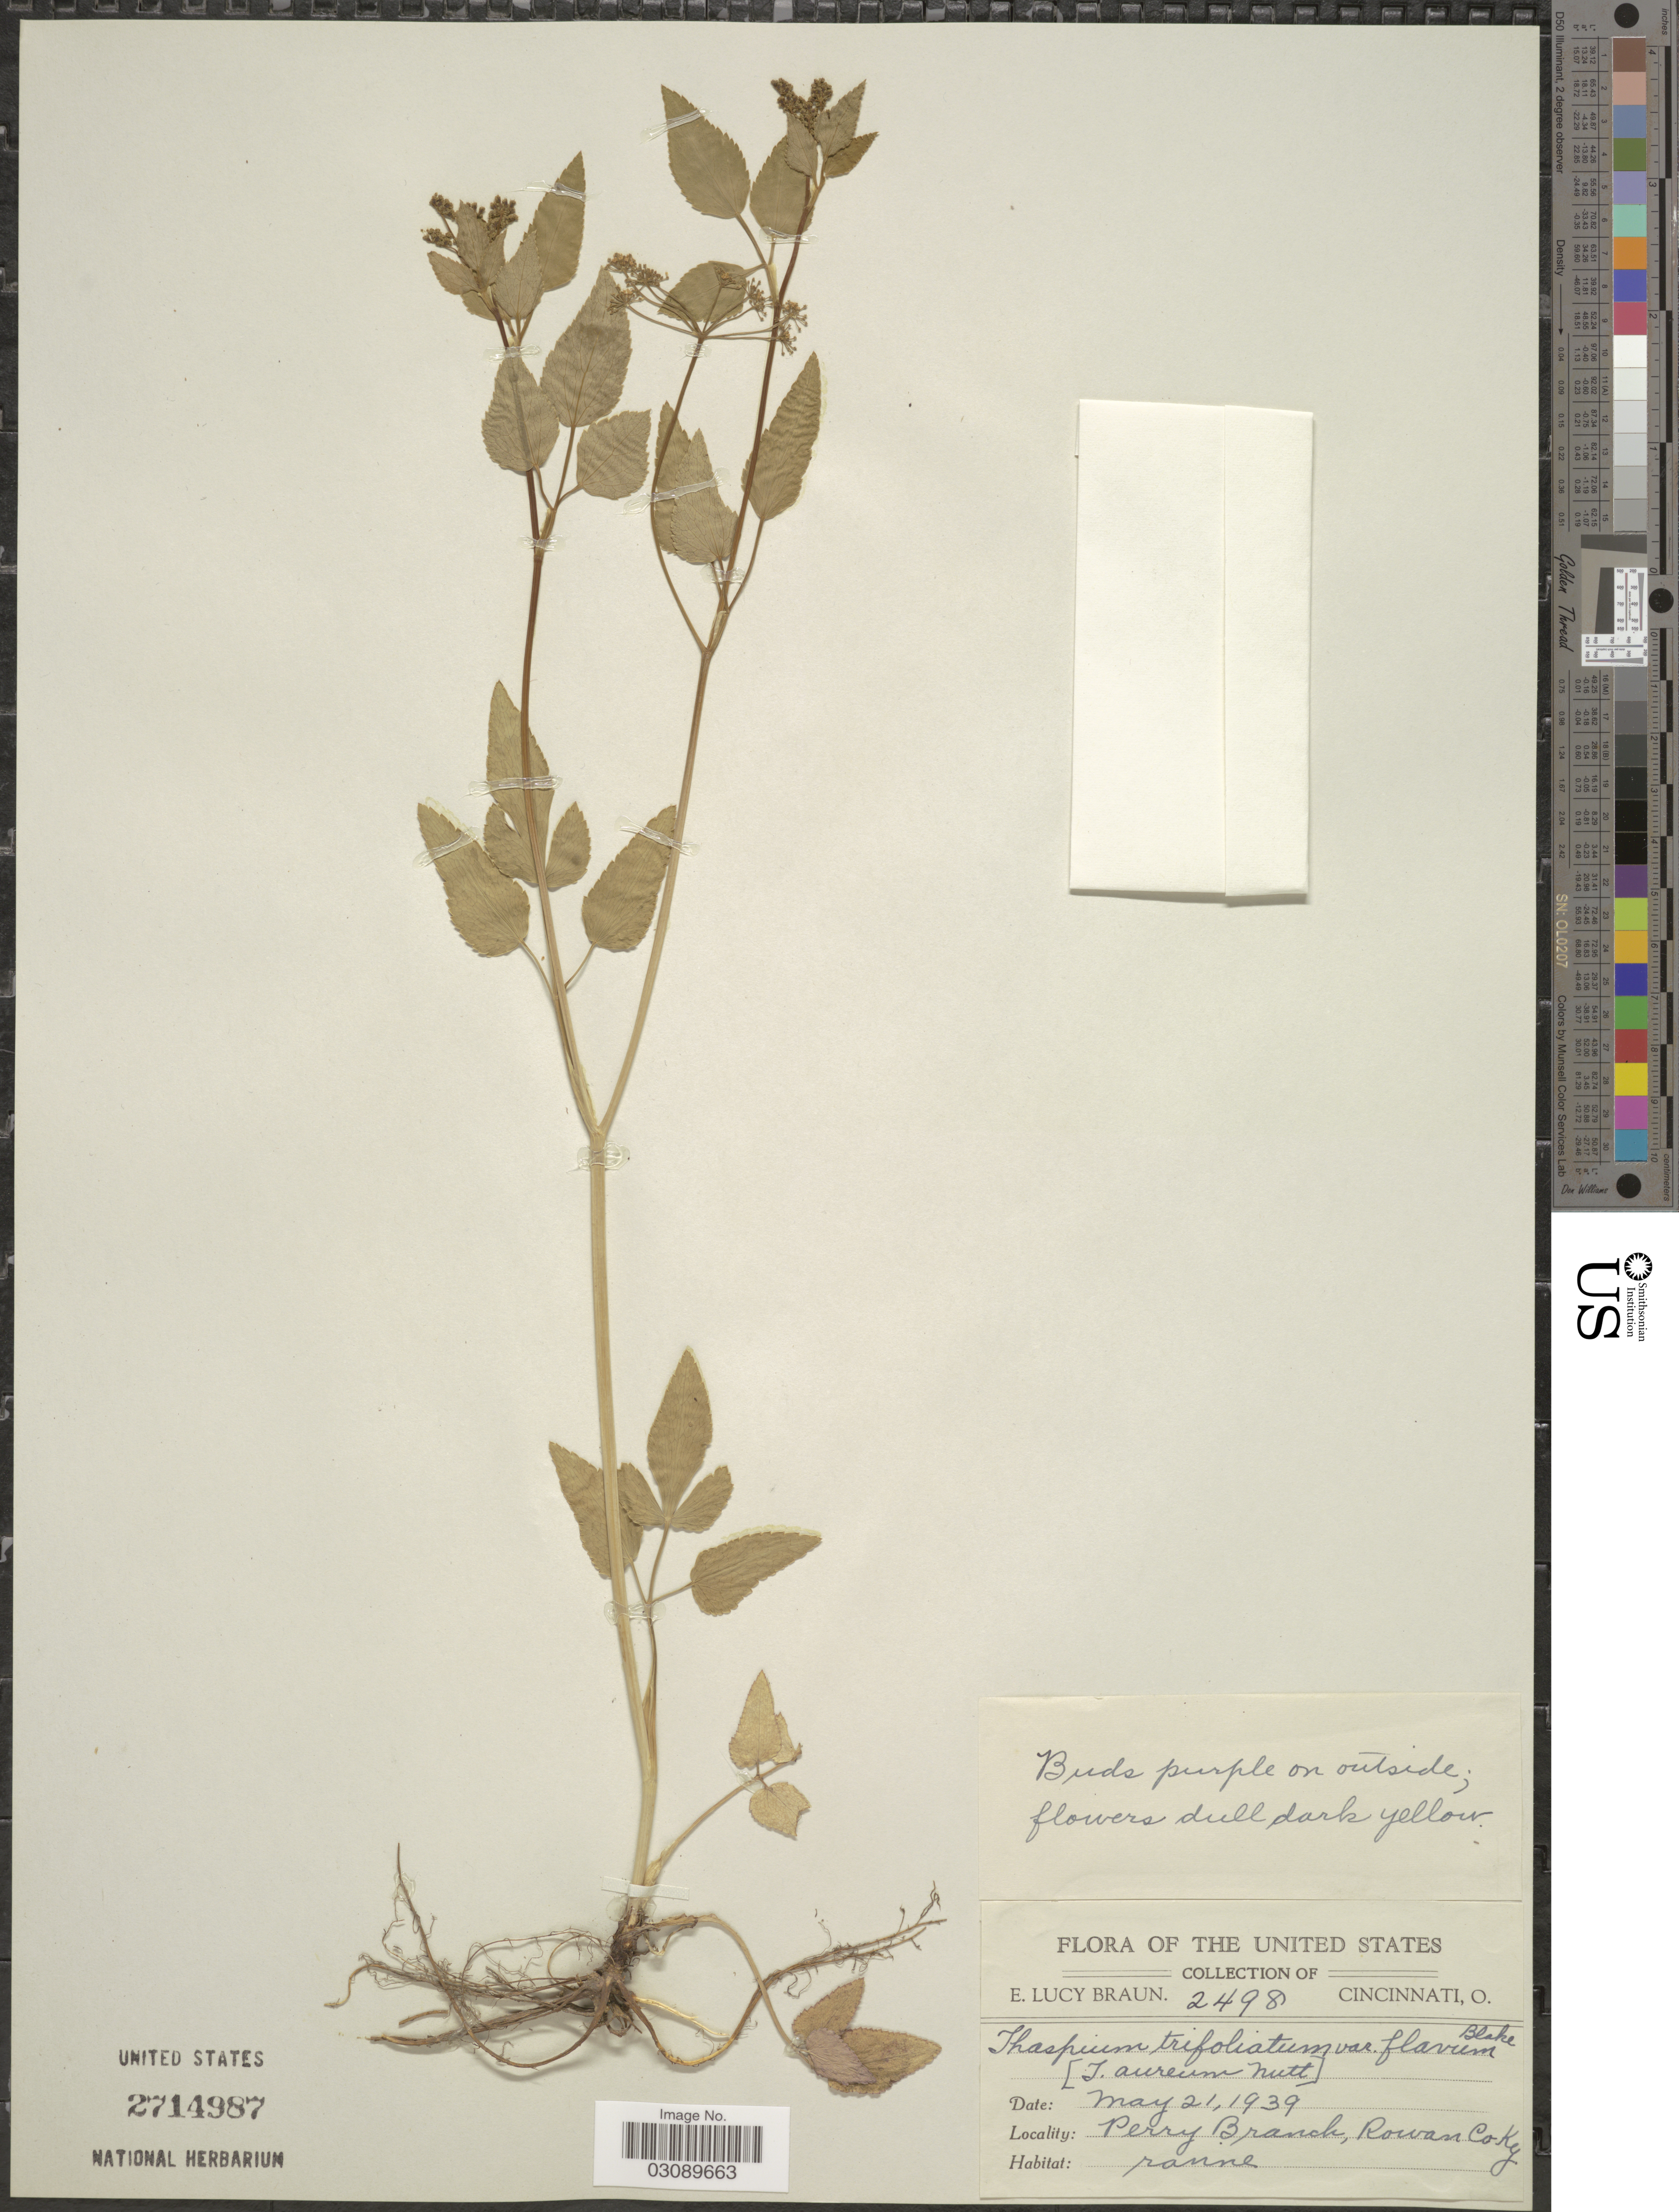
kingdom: Plantae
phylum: Tracheophyta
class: Magnoliopsida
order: Apiales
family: Apiaceae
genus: Thaspium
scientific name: Thaspium trifoliatum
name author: (L.) A. Gray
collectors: E. L. Braun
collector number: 2498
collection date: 1939-05-21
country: United States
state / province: Kentucky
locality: Perry Branch, Rowan Co.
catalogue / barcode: US 2714987